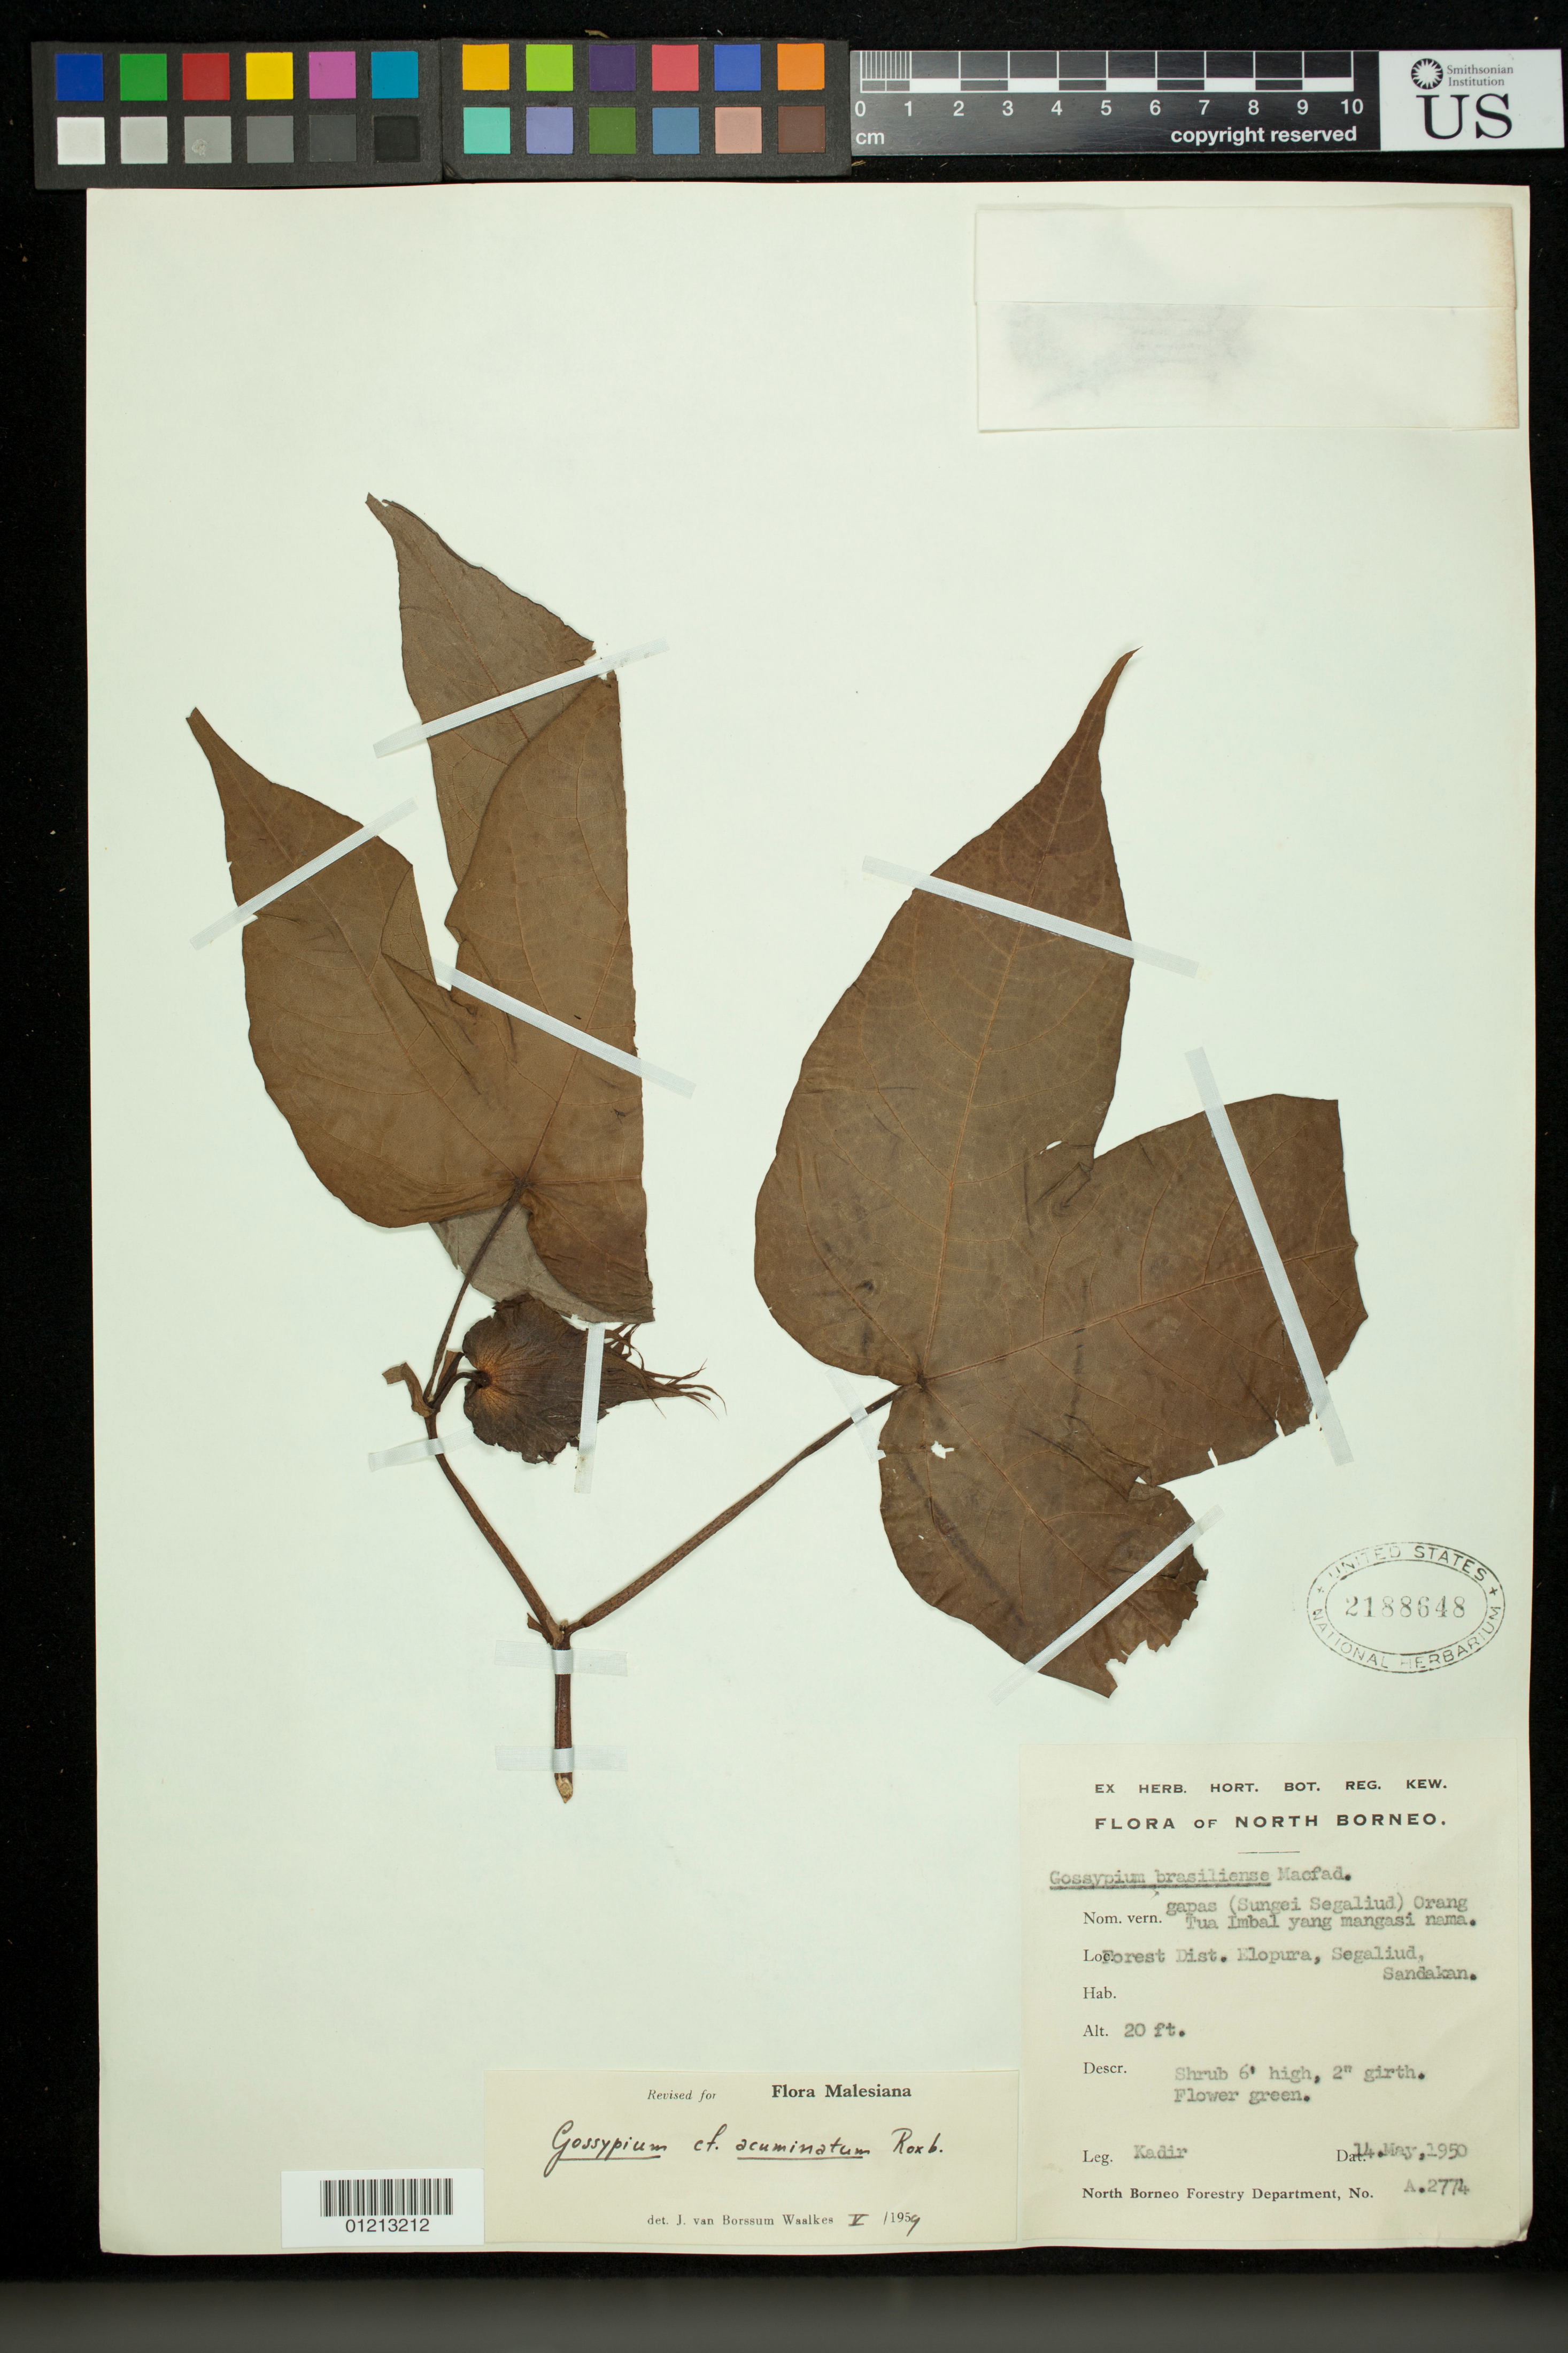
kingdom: Plantae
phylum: Tracheophyta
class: Magnoliopsida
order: Malvales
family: Malvaceae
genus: Gossypium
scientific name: Gossypium brasiliense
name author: Macfad.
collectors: Kadir Bin Abdul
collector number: A.2774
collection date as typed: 14 May 1950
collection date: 1950-05-14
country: Malaysia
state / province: Sabah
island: Borneo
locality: North Borneo: Forest Dist. Elopura, Segaliud, Sandakan.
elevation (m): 6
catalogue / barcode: US 2188648